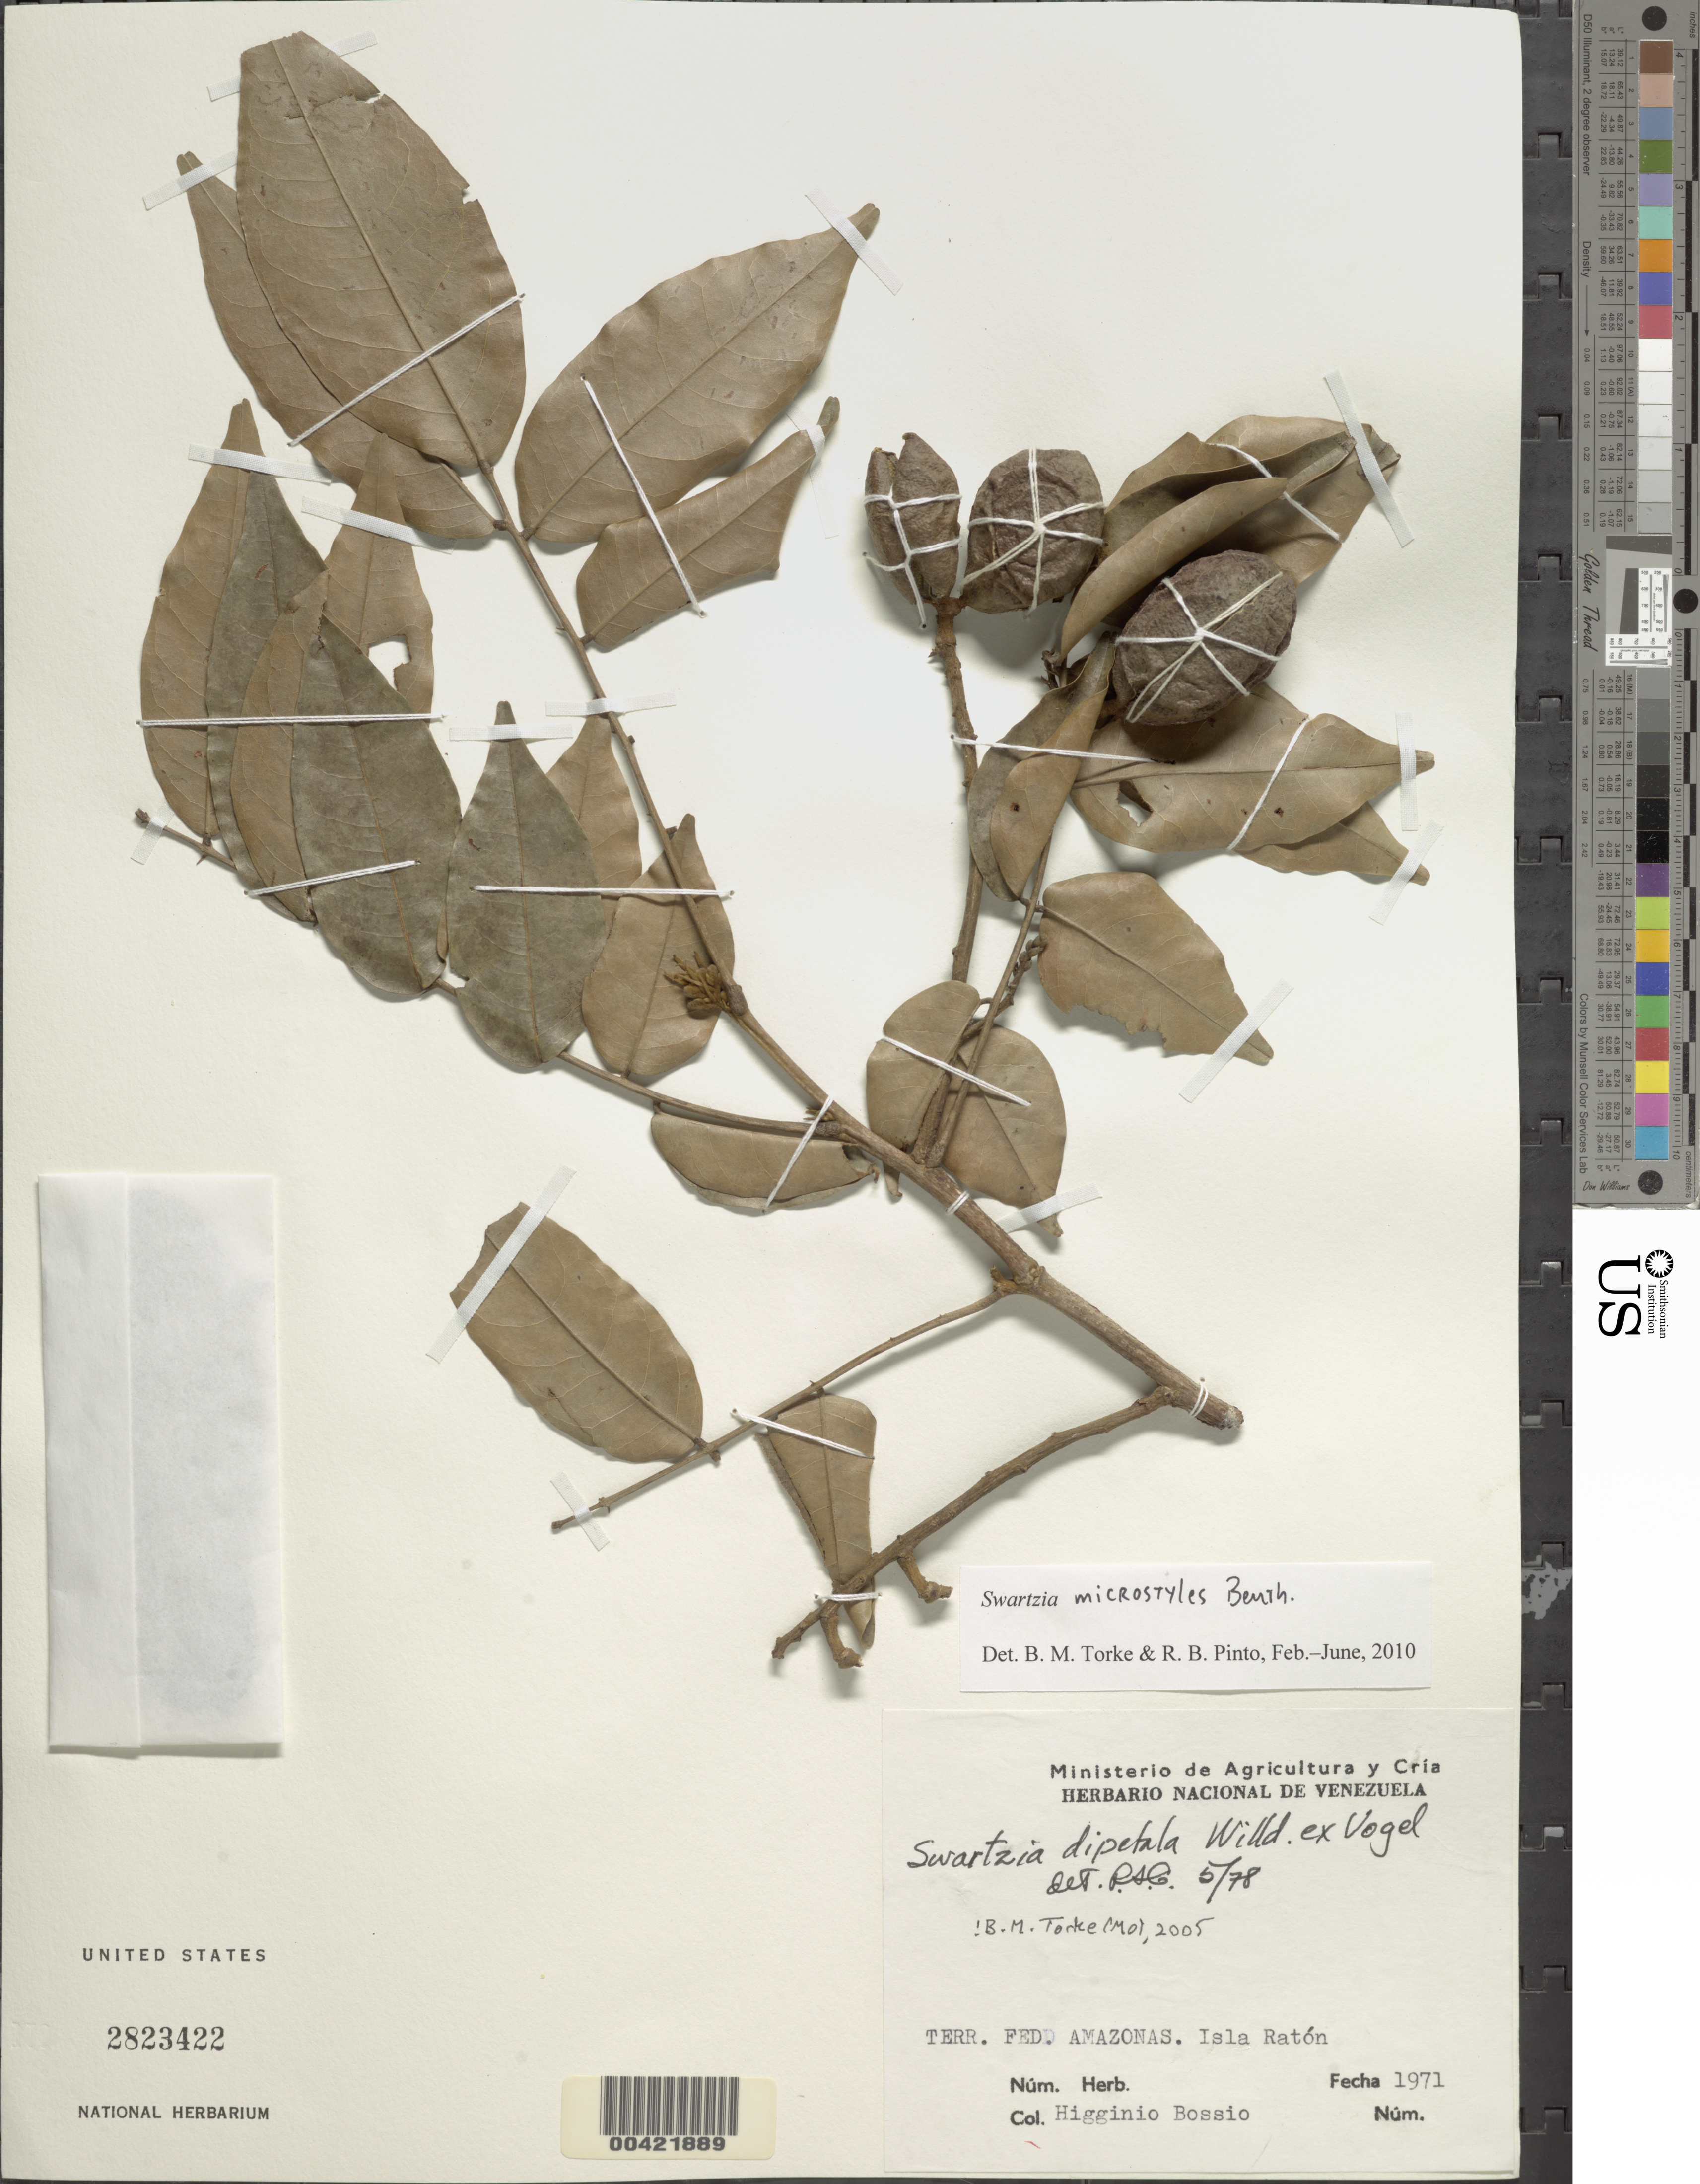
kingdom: Plantae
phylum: Tracheophyta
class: Magnoliopsida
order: Fabales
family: Fabaceae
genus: Swartzia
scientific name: Swartzia microstylis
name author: Benth.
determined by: Torke, B. M.; Pinto, R. B.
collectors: H. Bossio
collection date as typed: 1971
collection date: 1971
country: Venezuela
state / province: Amazonas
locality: Isla Raton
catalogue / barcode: US 2823422